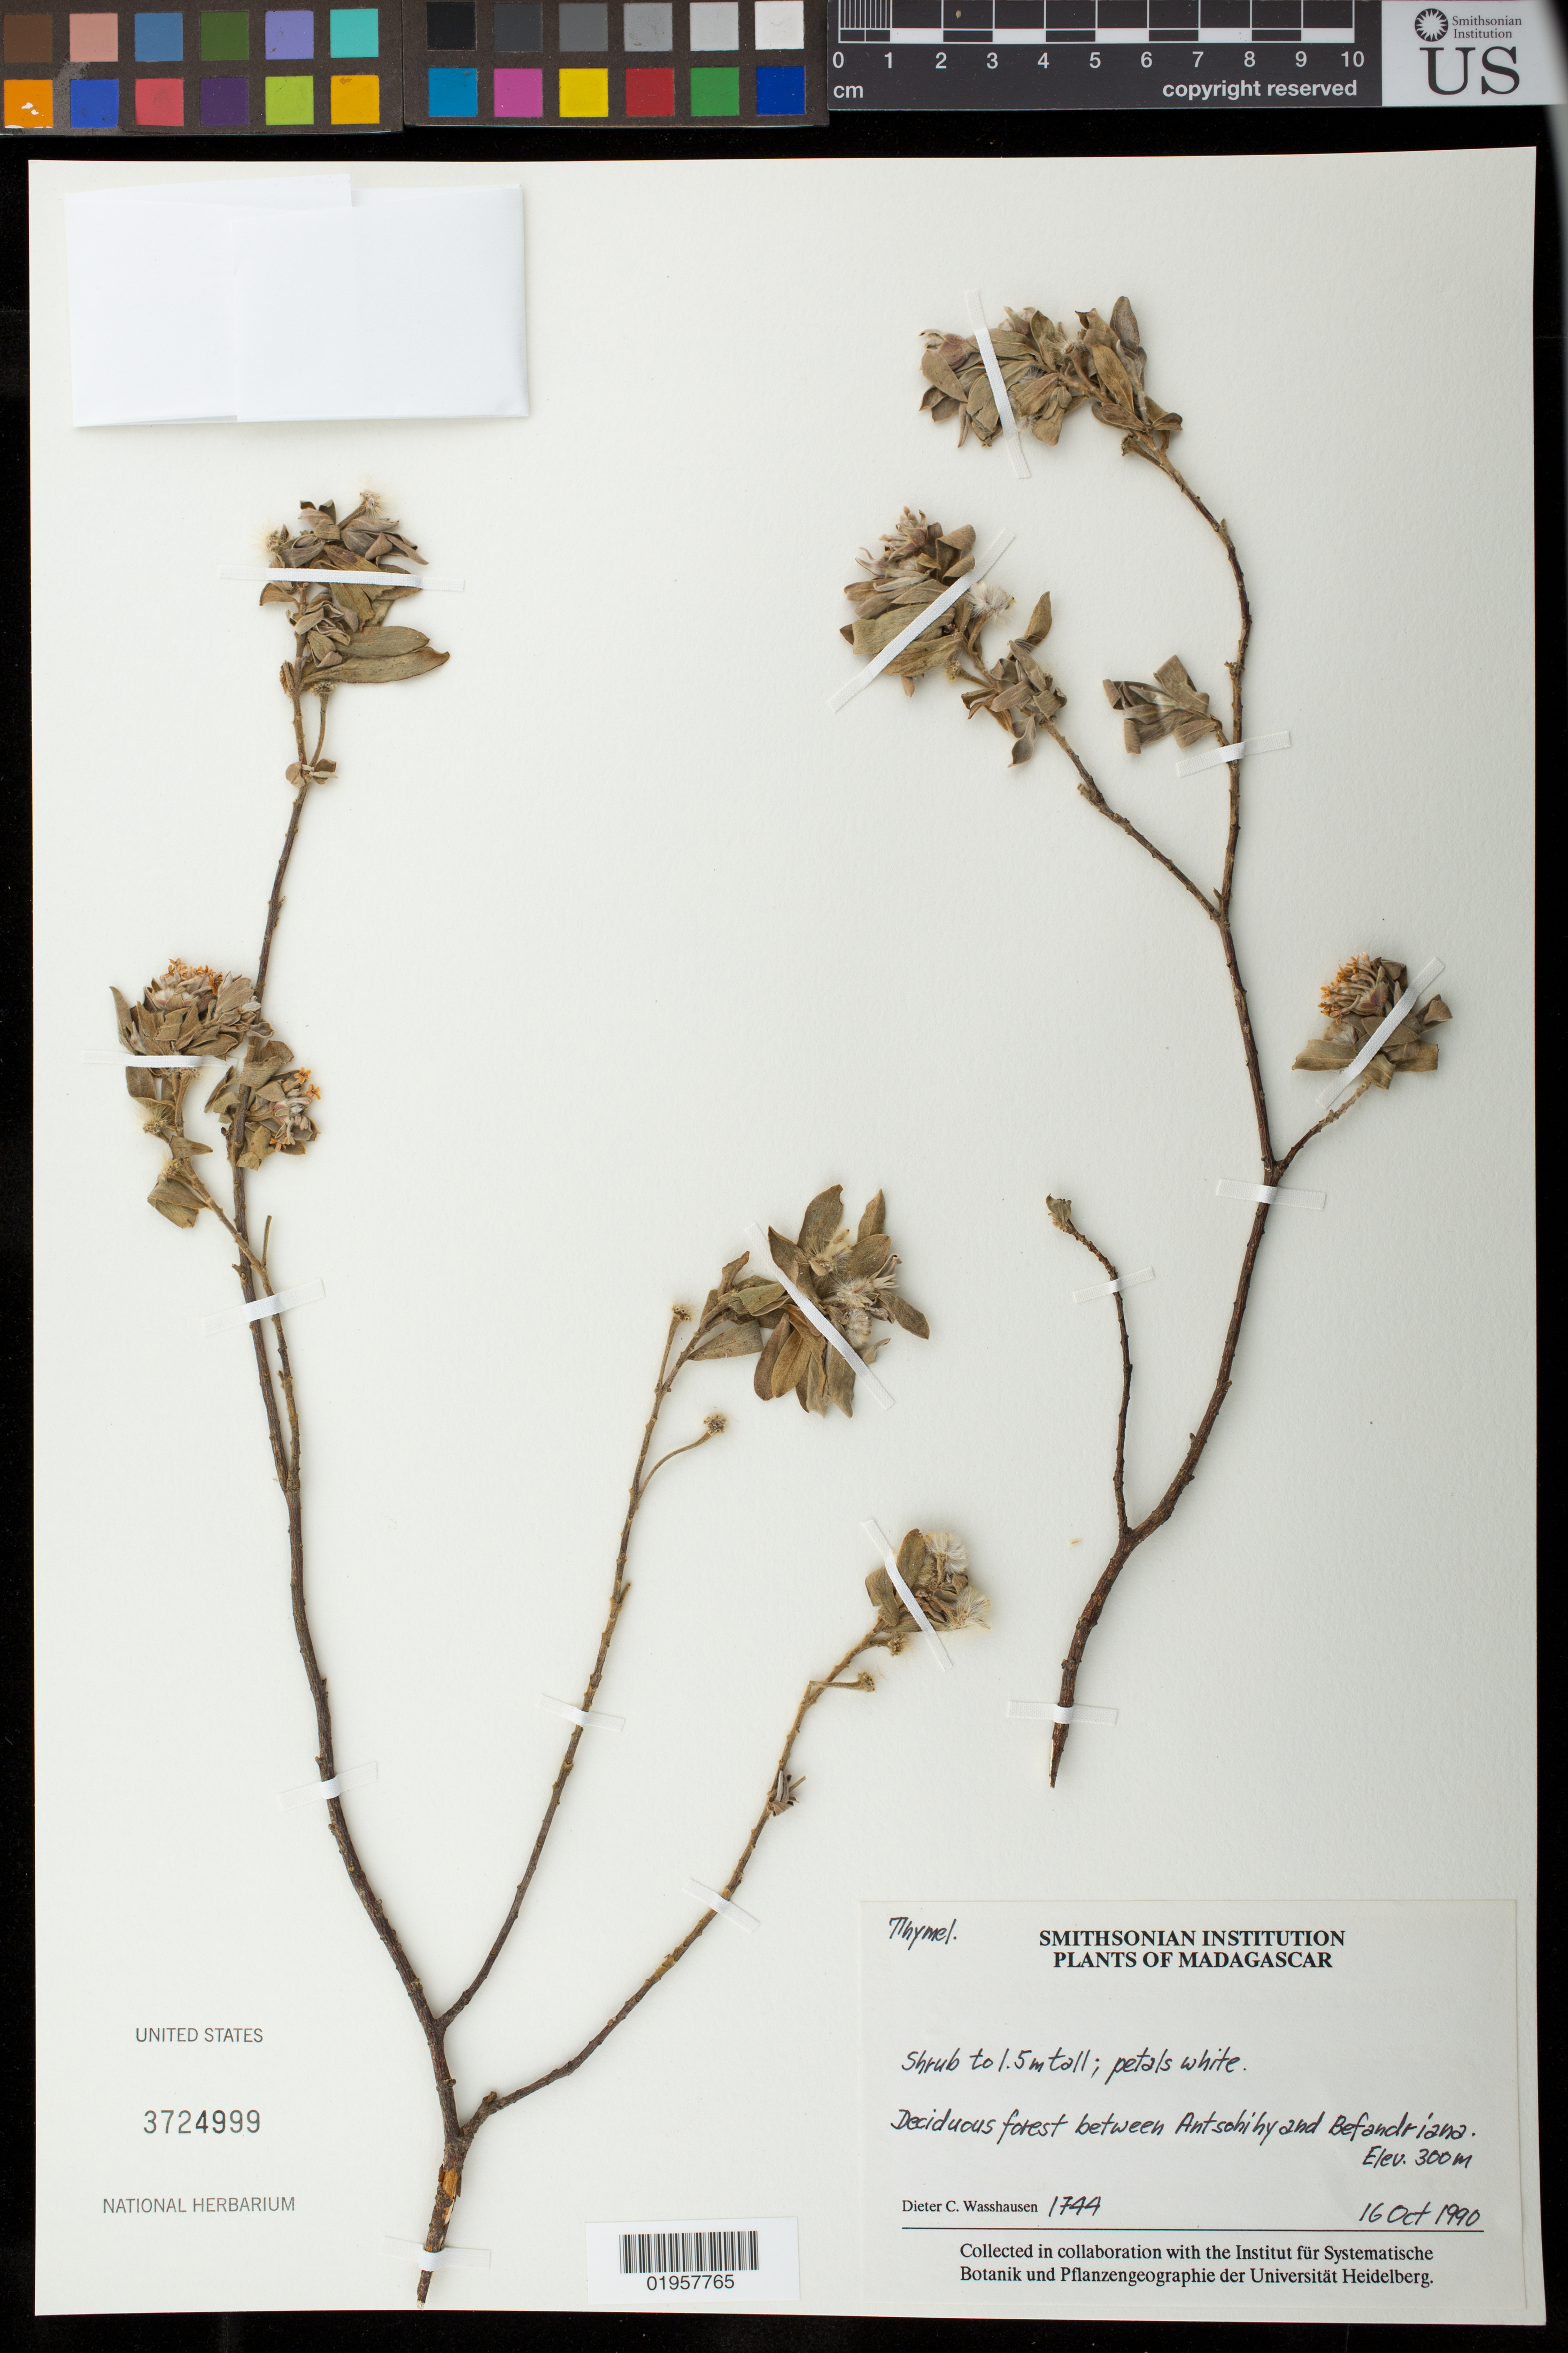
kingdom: Plantae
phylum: Tracheophyta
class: Magnoliopsida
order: Malvales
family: Thymelaeaceae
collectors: D. C. Wasshausen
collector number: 1744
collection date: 1990-10-16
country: Madagascar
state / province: Sofia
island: Madagascar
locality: Between Antsohihy and Befandriana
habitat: Deciduous forest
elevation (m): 300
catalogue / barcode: US 3724999